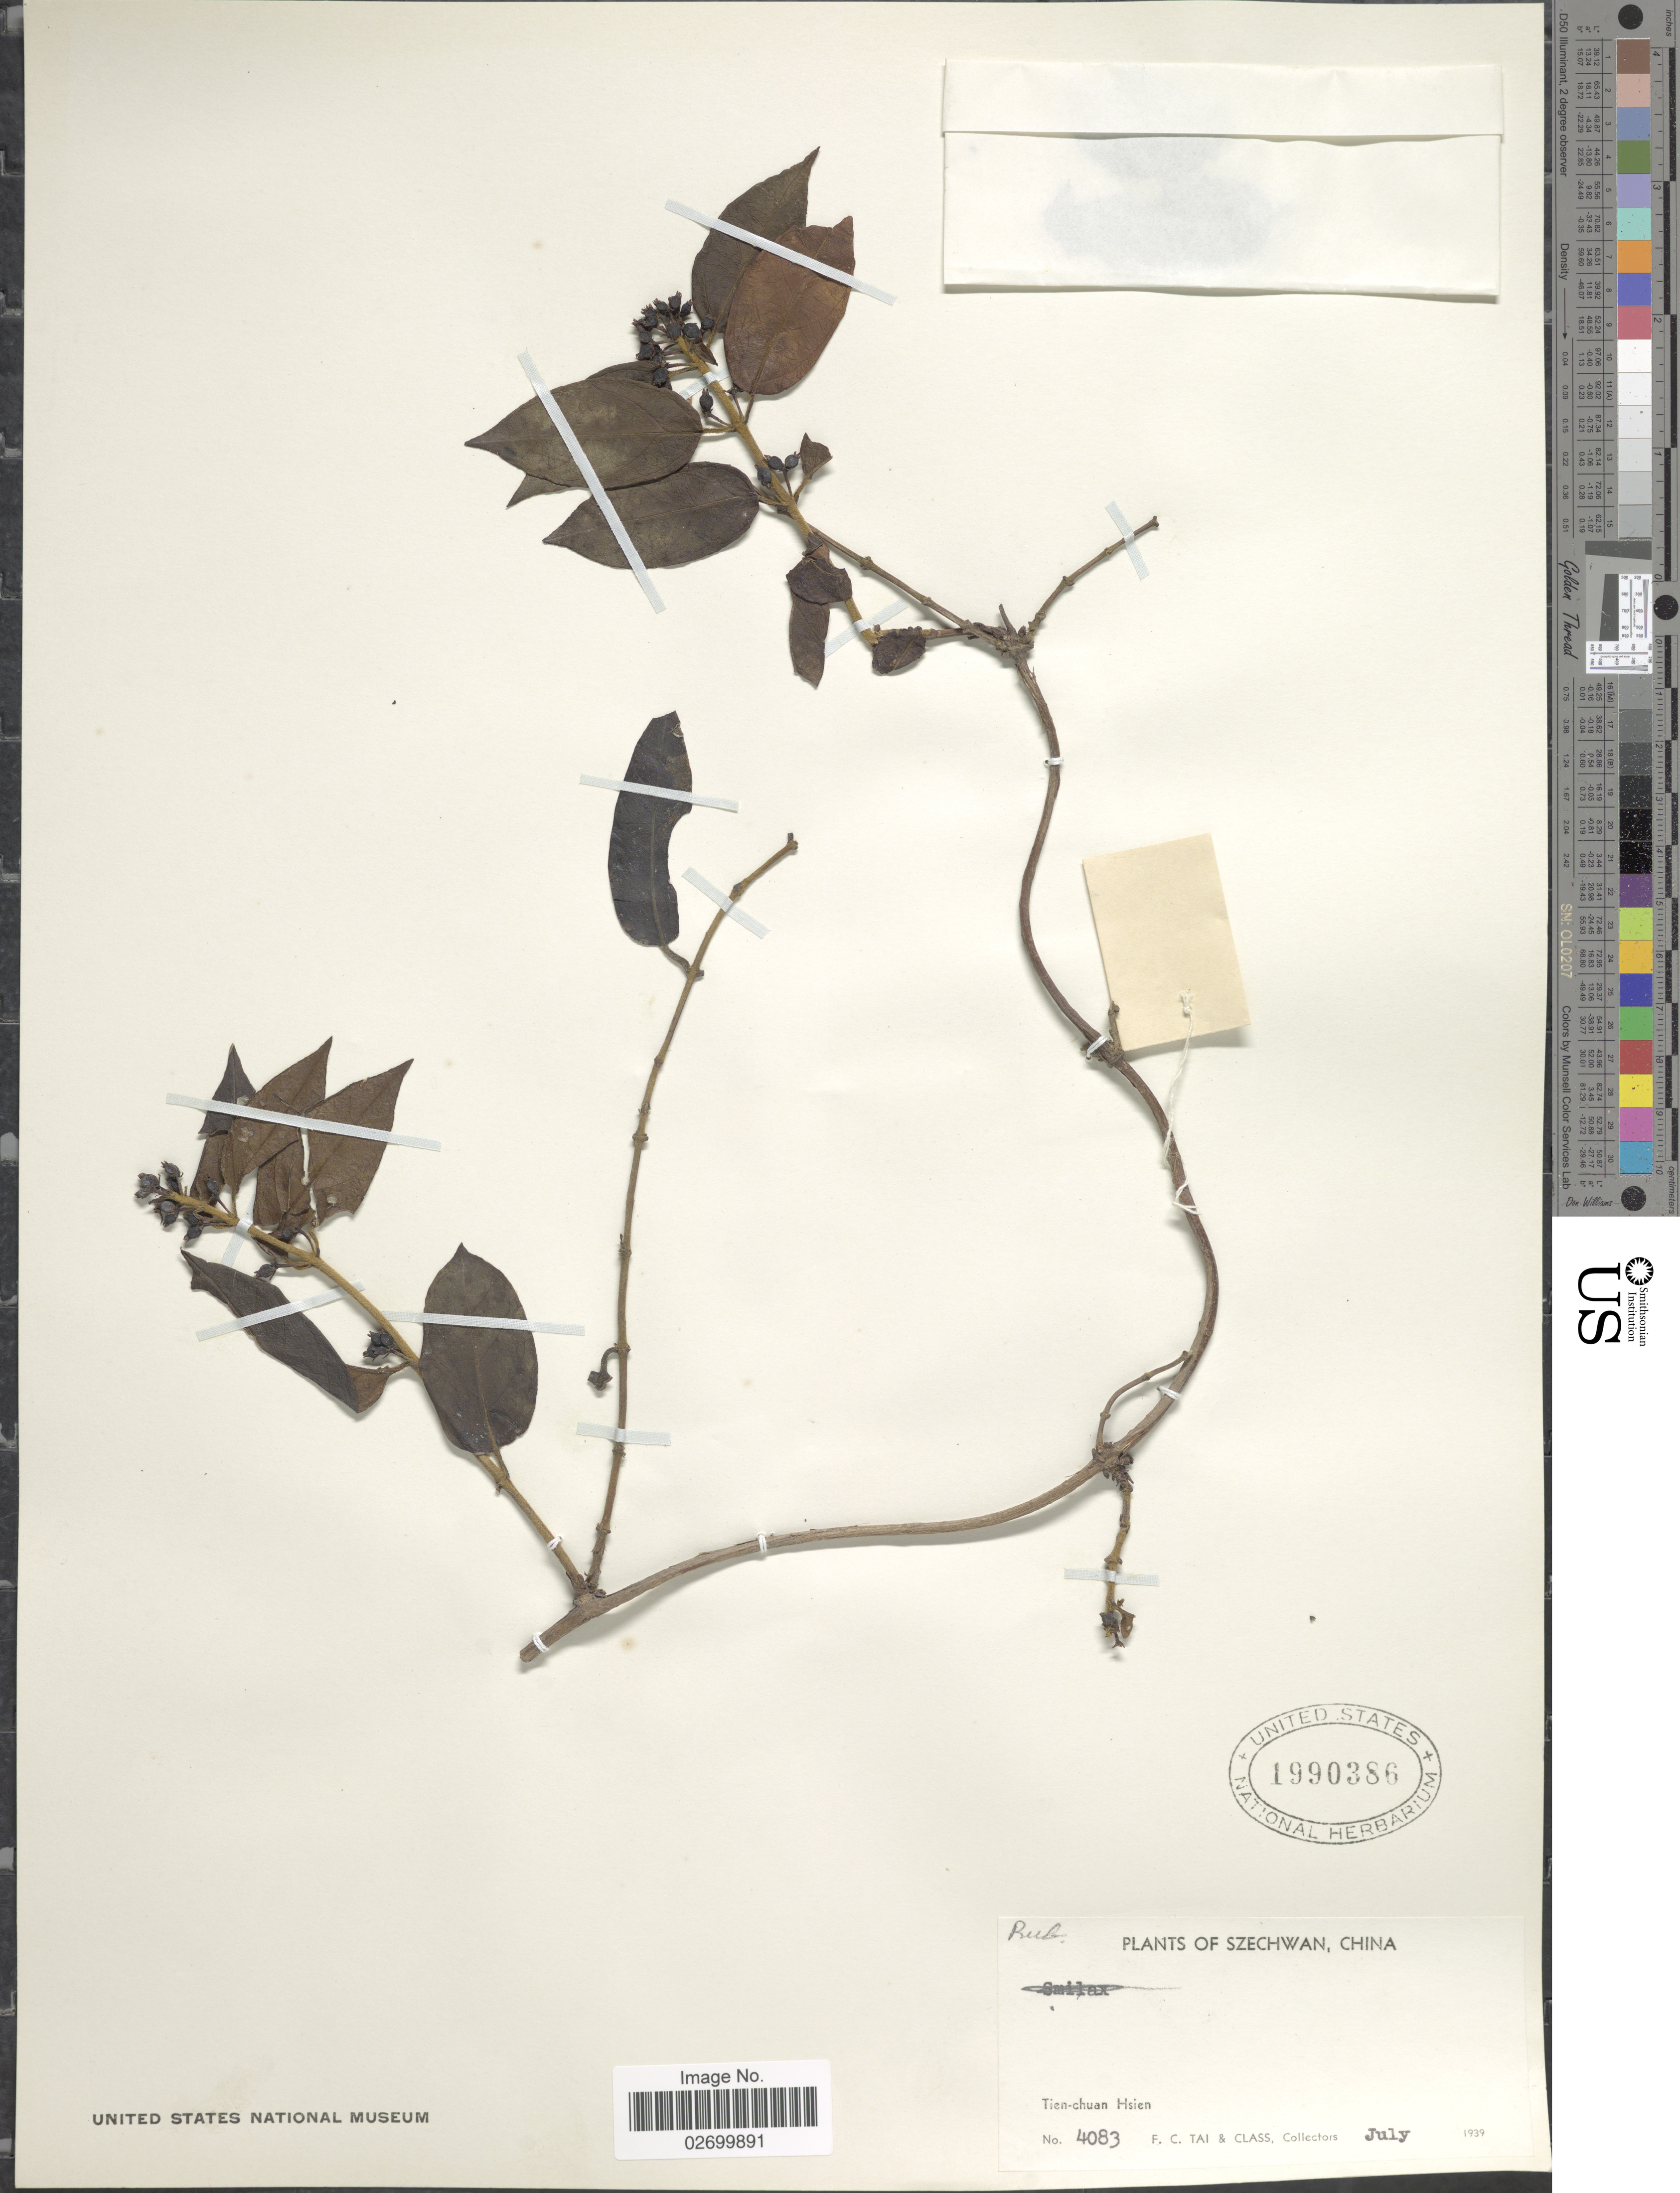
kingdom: Plantae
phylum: Tracheophyta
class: Magnoliopsida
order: Gentianales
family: Rubiaceae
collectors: F. Tai & Class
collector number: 4083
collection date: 1939-07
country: China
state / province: Sichuan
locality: Szechwan, Tien-chuan Hsien.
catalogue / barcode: US 1990386